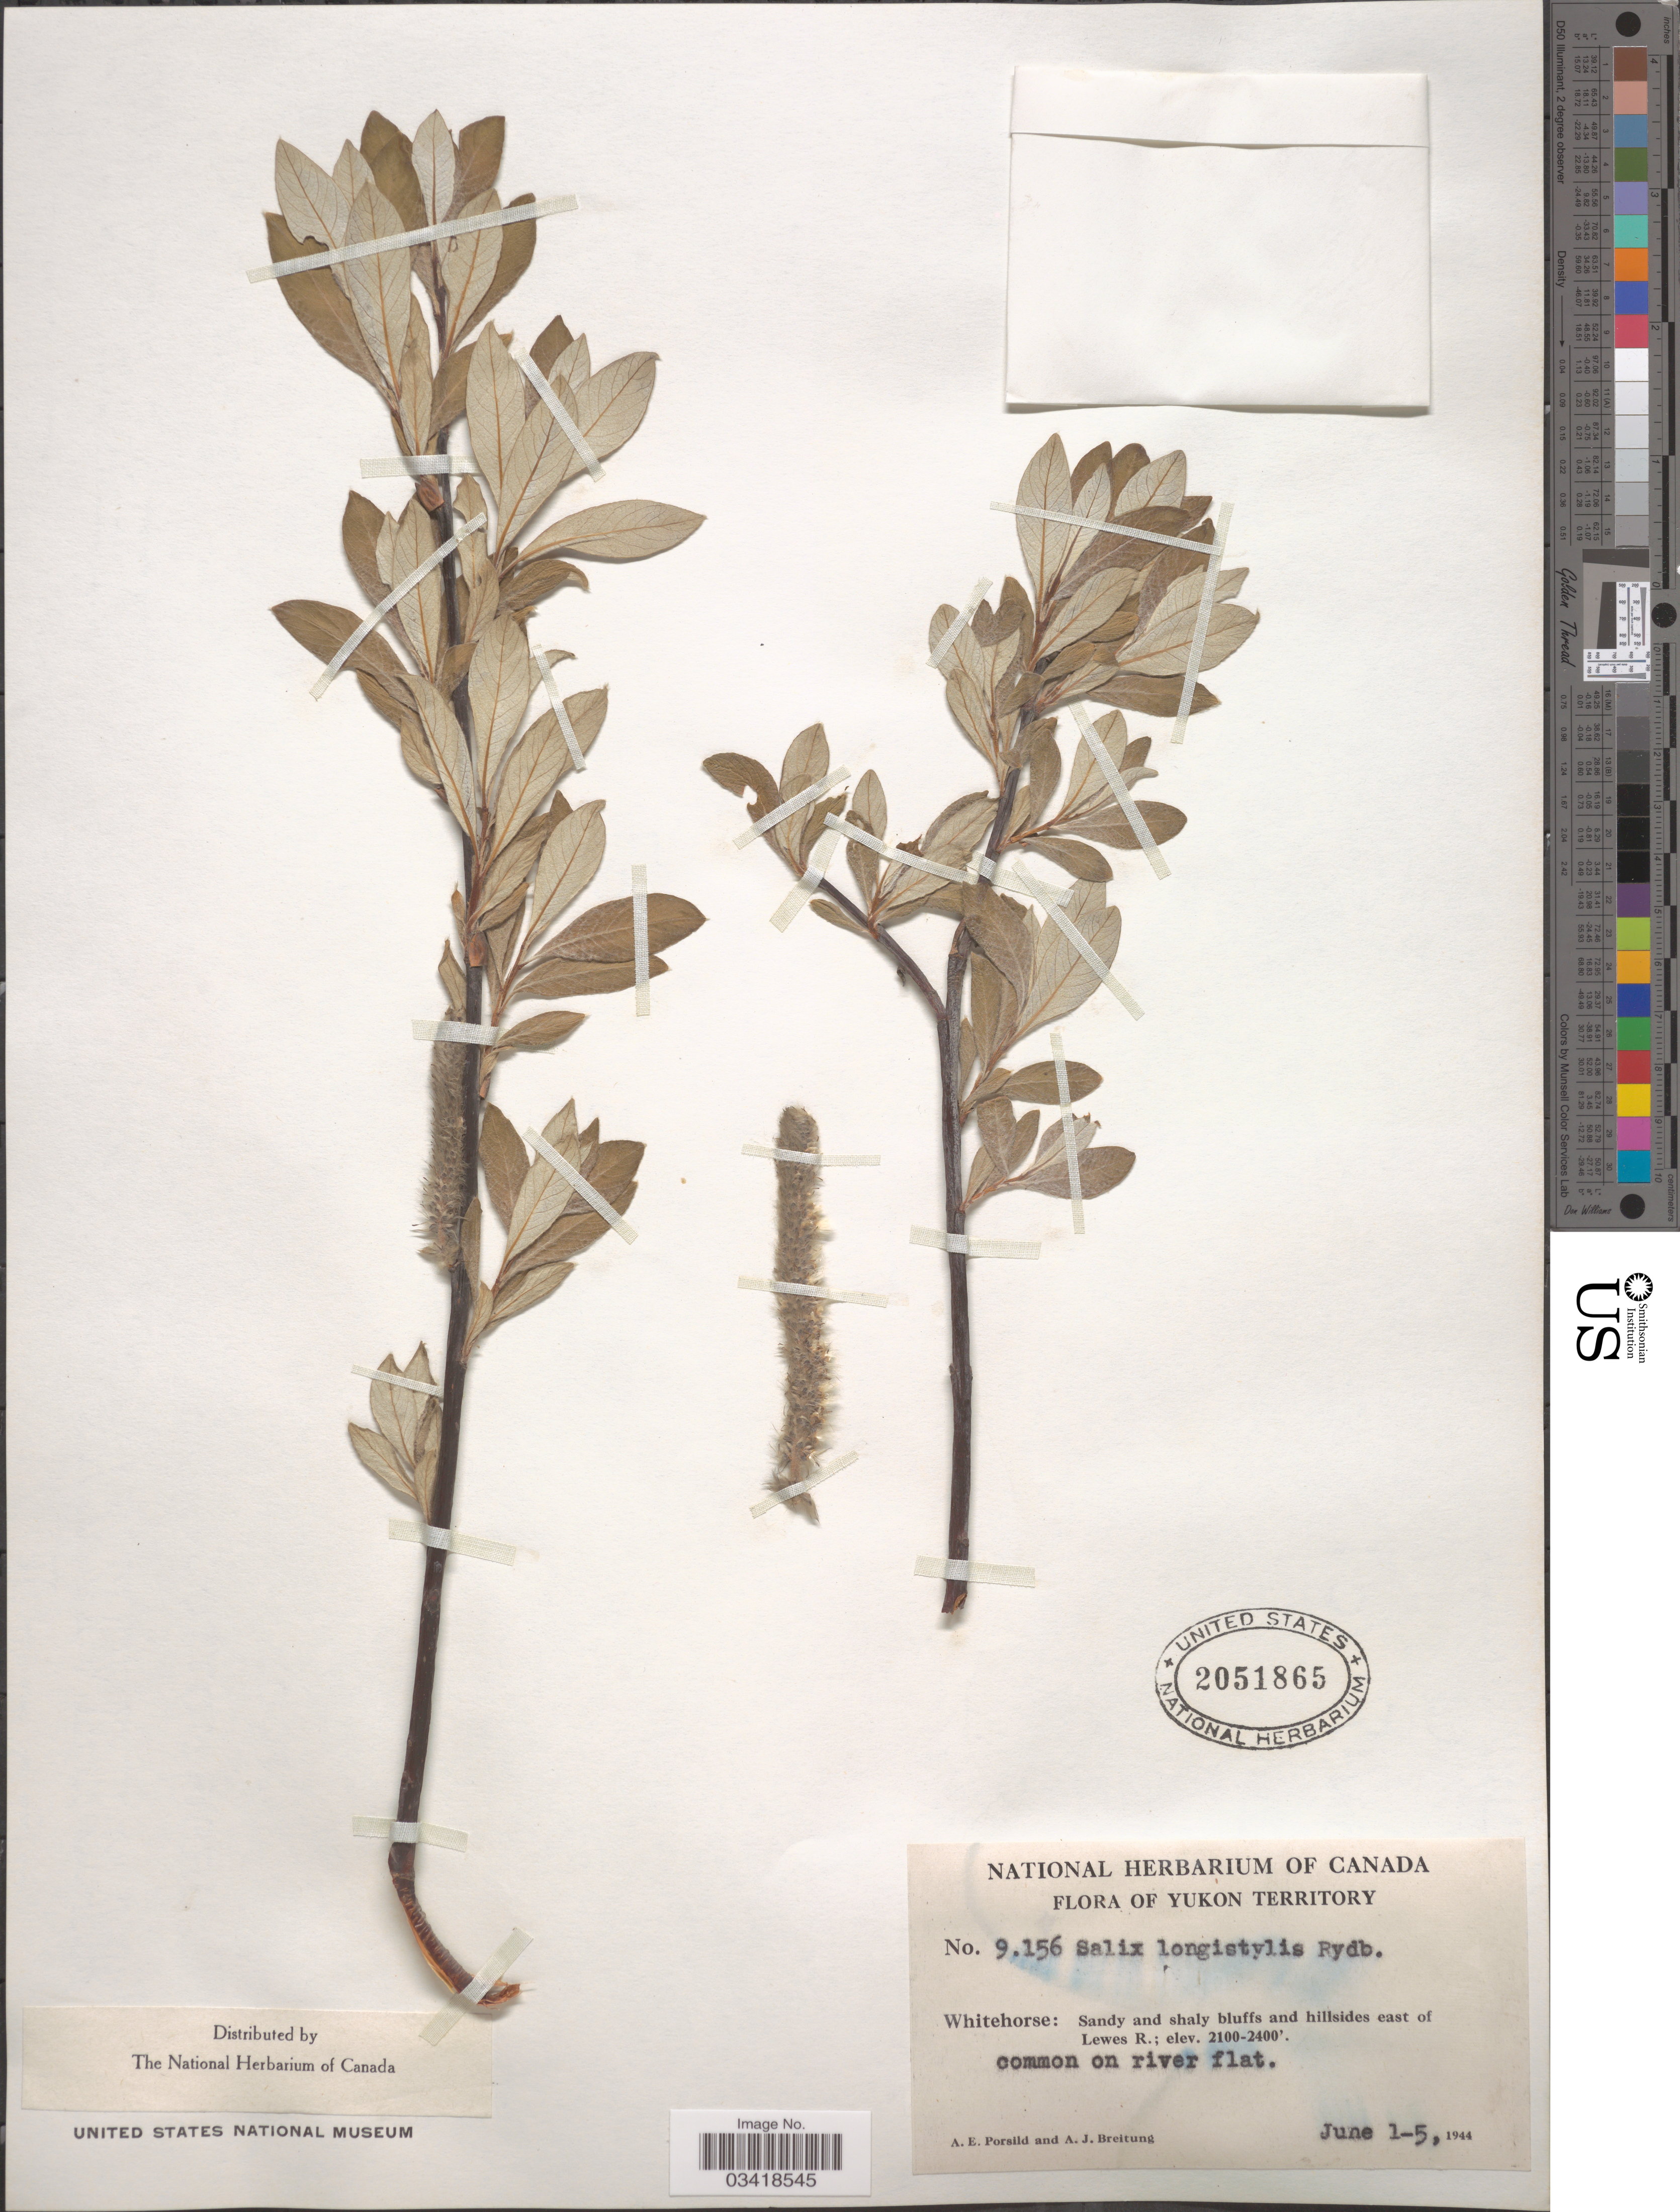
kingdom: Plantae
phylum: Tracheophyta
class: Magnoliopsida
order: Malpighiales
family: Salicaceae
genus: Salix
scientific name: Salix alaxensis var. longistylis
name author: (Rydb.) C.K. Schneid.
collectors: A. E. Porsild & A. Breitung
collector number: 9156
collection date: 1944-06-01/1944-06-05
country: Canada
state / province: Yukon Territory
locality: Whitehorse: Sandy and shaly bluffs and hillsides east of Lewes R.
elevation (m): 640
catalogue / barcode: US 2051865